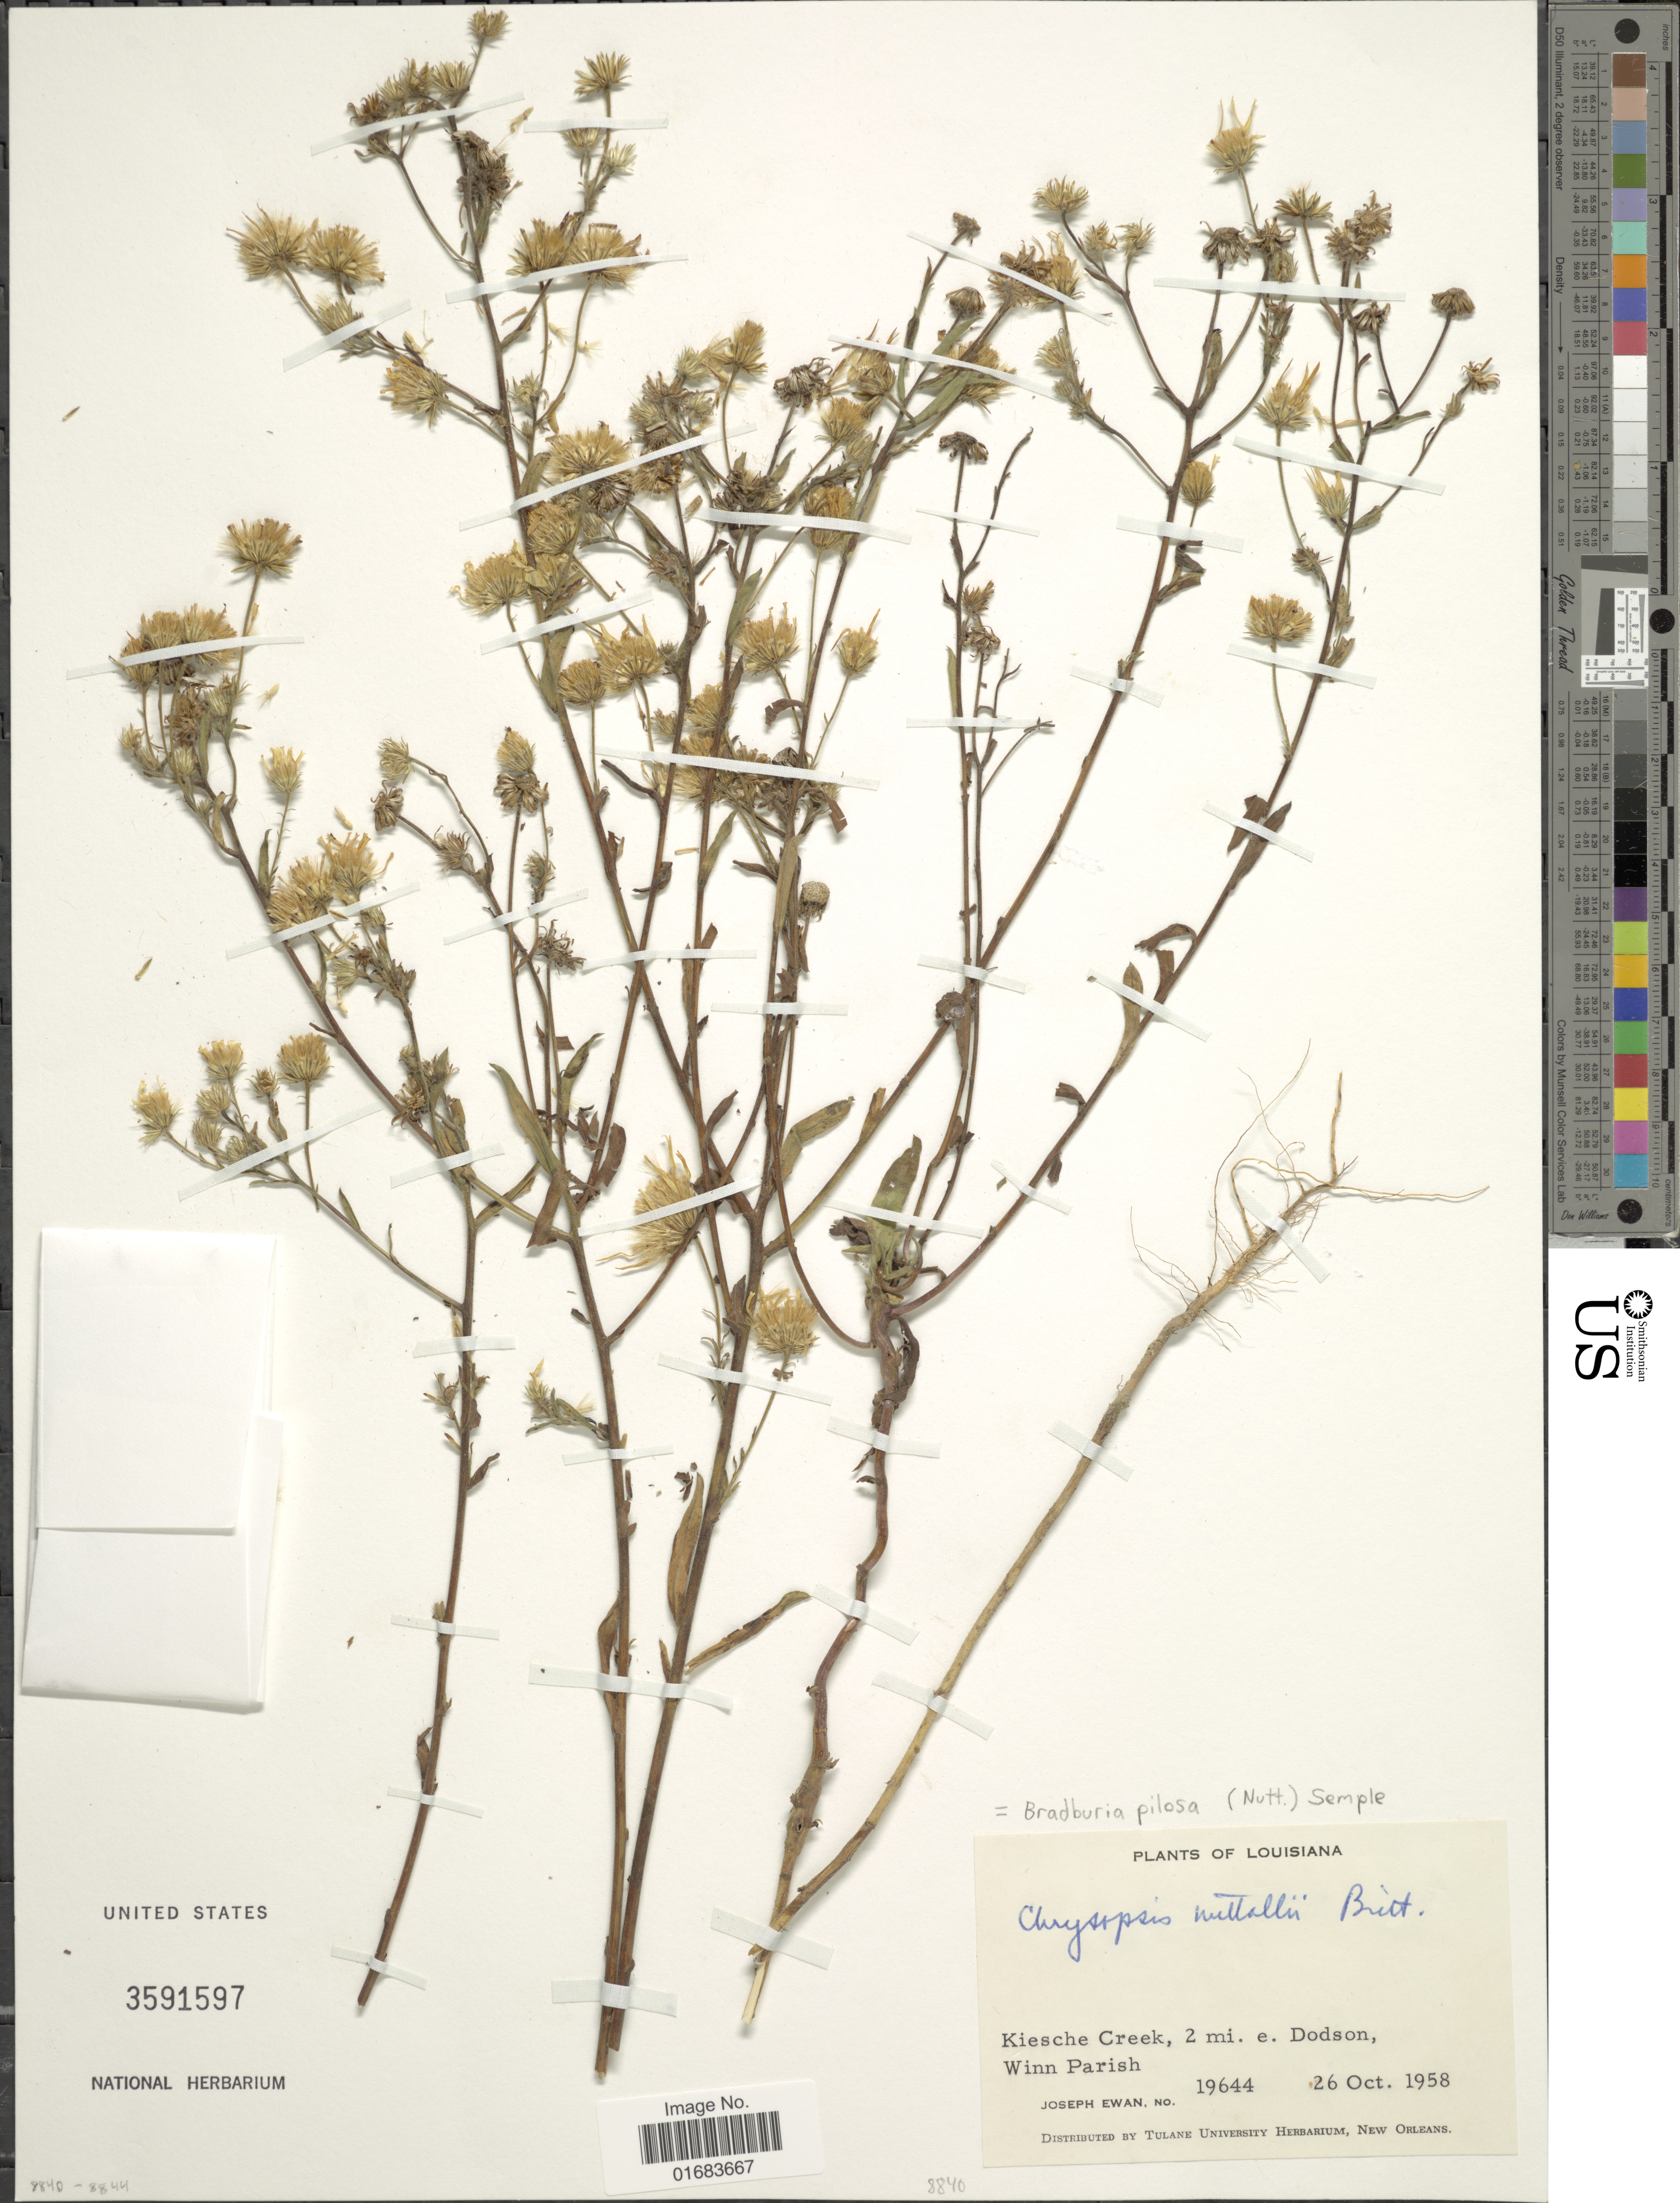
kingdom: Plantae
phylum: Tracheophyta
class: Magnoliopsida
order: Asterales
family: Asteraceae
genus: Chrysopsis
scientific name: Chrysopsis pilosa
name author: Nutt.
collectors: J. A. Ewan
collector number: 19644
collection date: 1958-10-26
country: United States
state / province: Louisiana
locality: Kiesche Creekm 2 mi. Dodson, Winn Parish.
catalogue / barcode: US 3591597